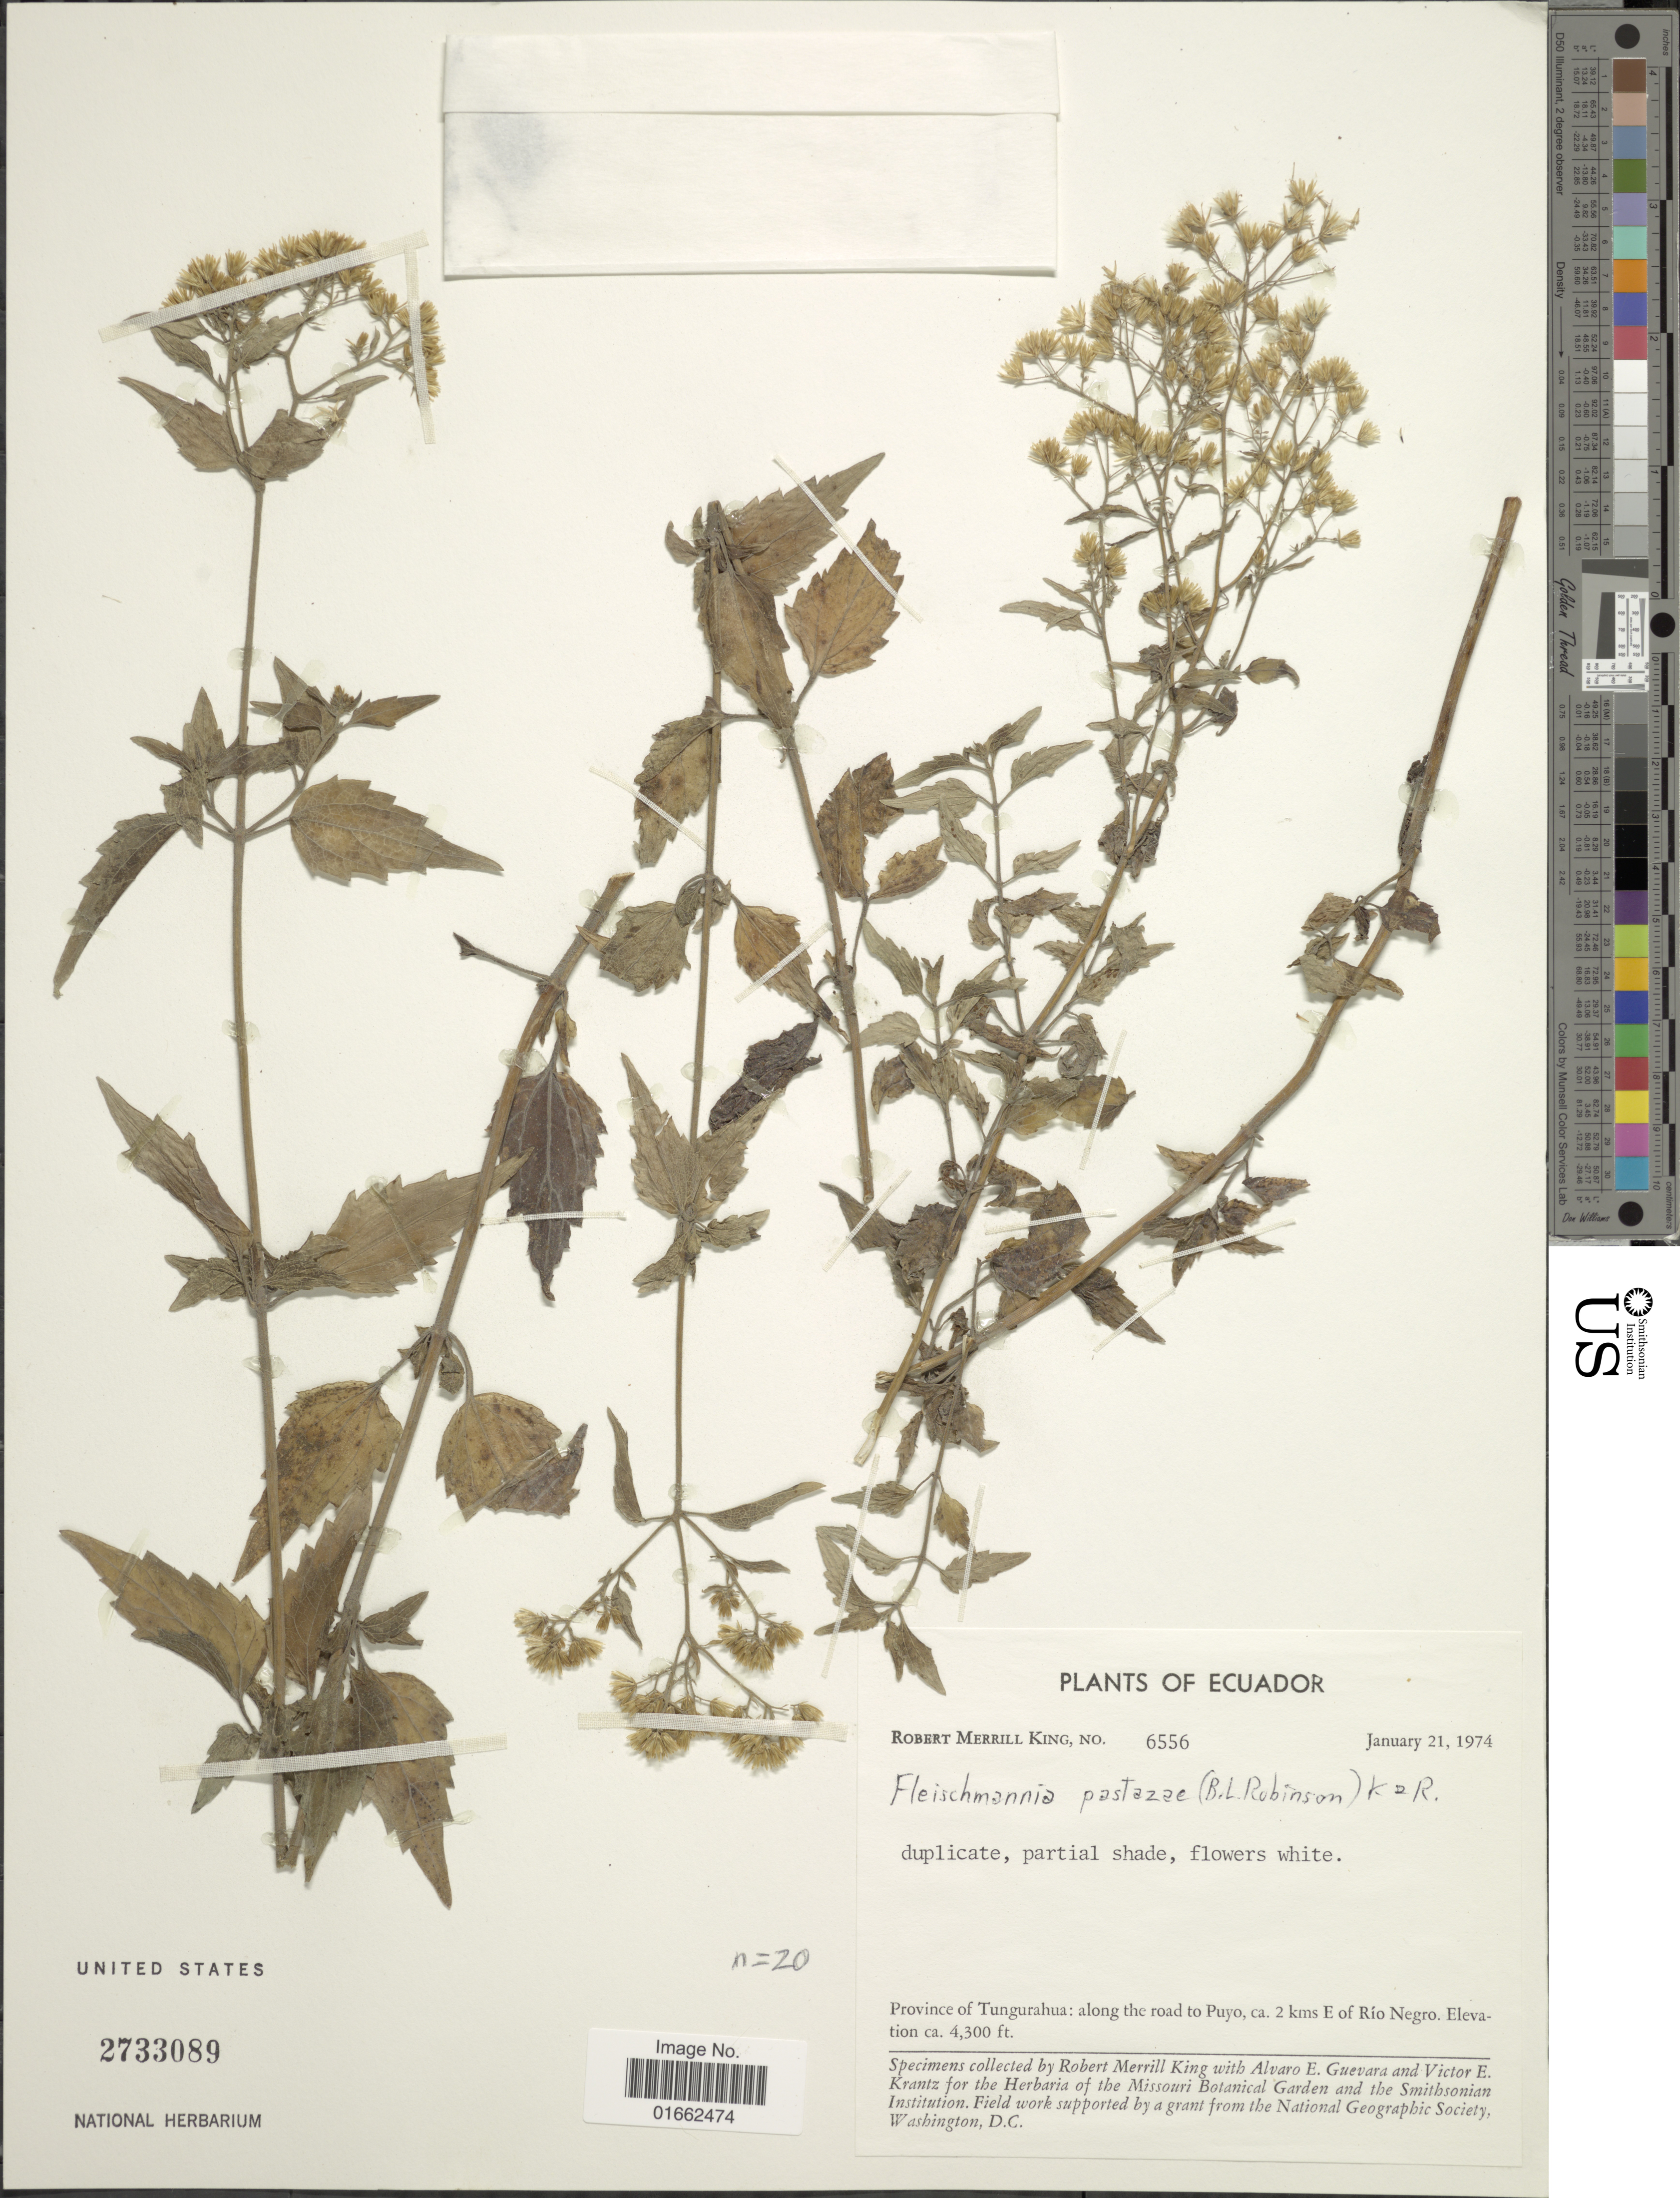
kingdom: Plantae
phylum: Tracheophyta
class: Magnoliopsida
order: Asterales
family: Asteraceae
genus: Fleischmannia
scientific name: Fleischmannia pastazae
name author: (B.L. Rob.) R.M. King & H. Rob.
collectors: R. M. King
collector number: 6556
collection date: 1974-01-21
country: Ecuador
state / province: Tungurahua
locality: Province of Tungurahua: along the road to Puyo, ca. 2 kms E of Rio Negro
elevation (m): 1311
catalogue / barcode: US 2733089